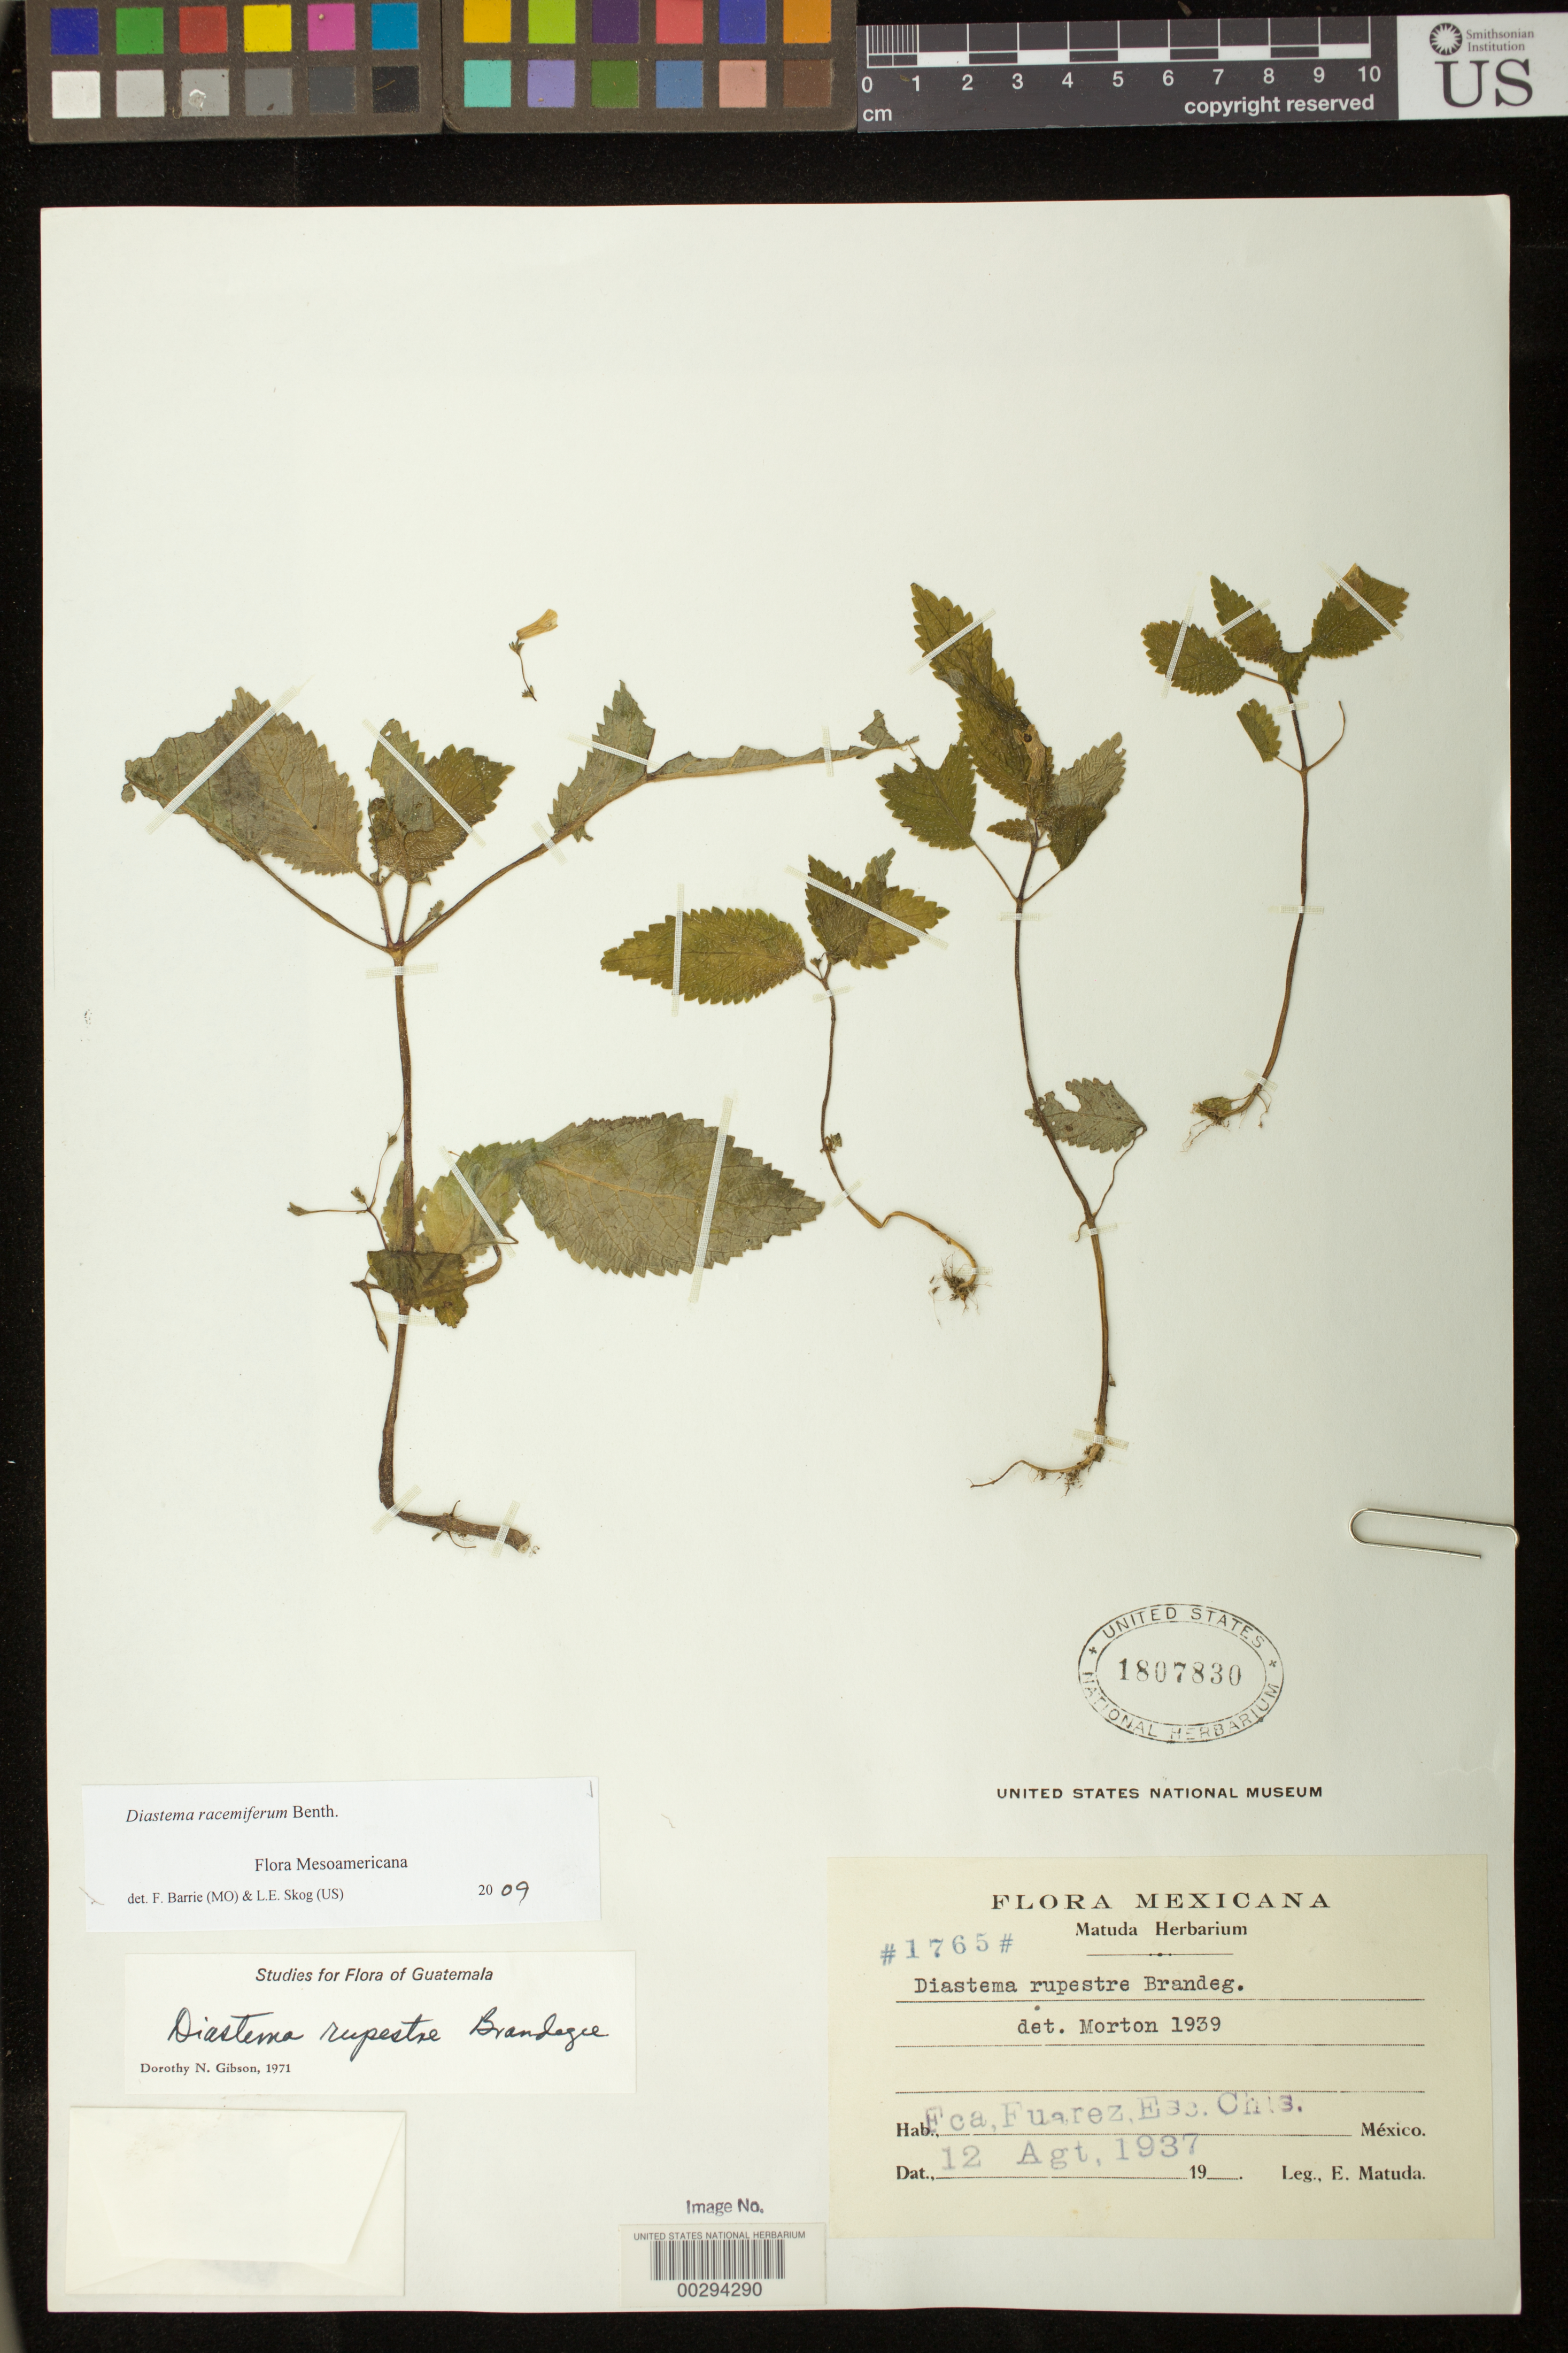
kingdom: Plantae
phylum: Tracheophyta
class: Magnoliopsida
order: Lamiales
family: Gesneriaceae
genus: Diastema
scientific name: Diastema racemiferum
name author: Benth.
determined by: Barrie, F. R.; Skog, Laurence E.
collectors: E. Matuda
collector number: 1765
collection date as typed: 12 Aug 1937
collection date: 1937-08-12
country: Mexico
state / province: Chiapas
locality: Fca. Fuarez, Esc. Chis.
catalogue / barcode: US 1807830